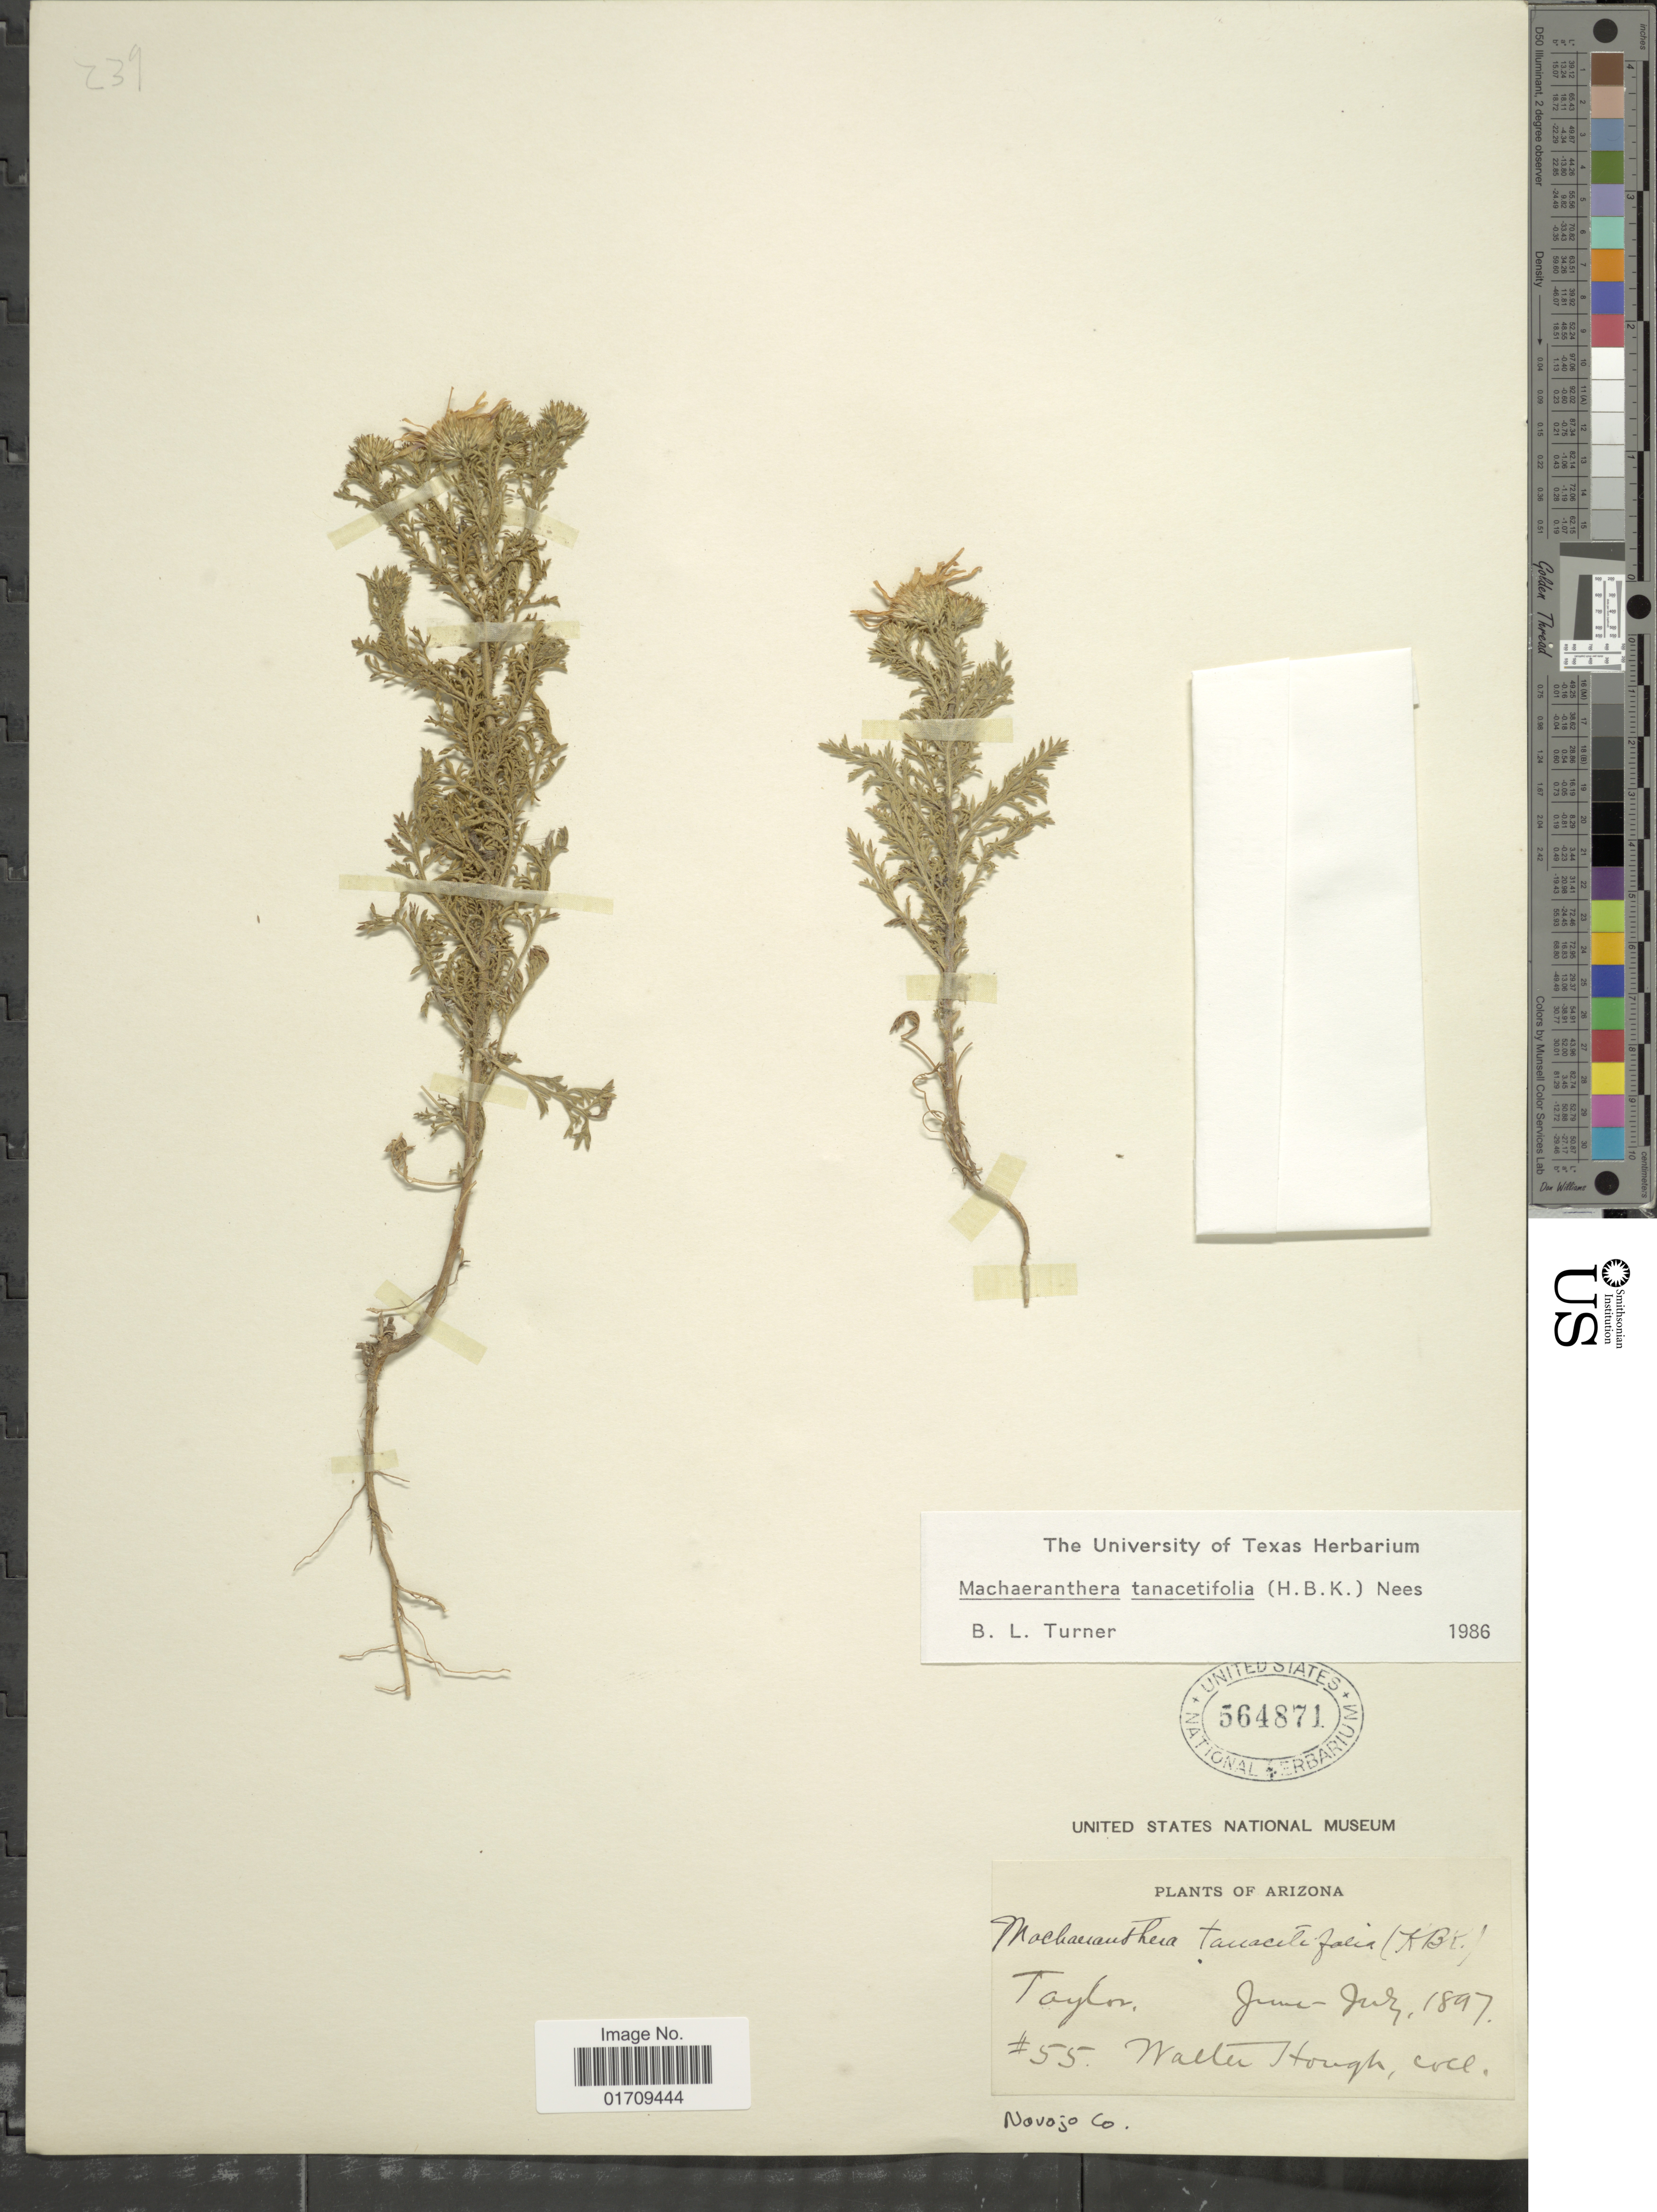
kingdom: Plantae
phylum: Tracheophyta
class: Magnoliopsida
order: Asterales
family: Asteraceae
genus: Machaeranthera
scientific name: Machaeranthera tanacetifolia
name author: (Kunth) Nees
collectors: W. Hough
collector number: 55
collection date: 1897-06/1897-07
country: United States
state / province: Arizona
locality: Taylor, Navajo Co.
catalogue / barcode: US 564871